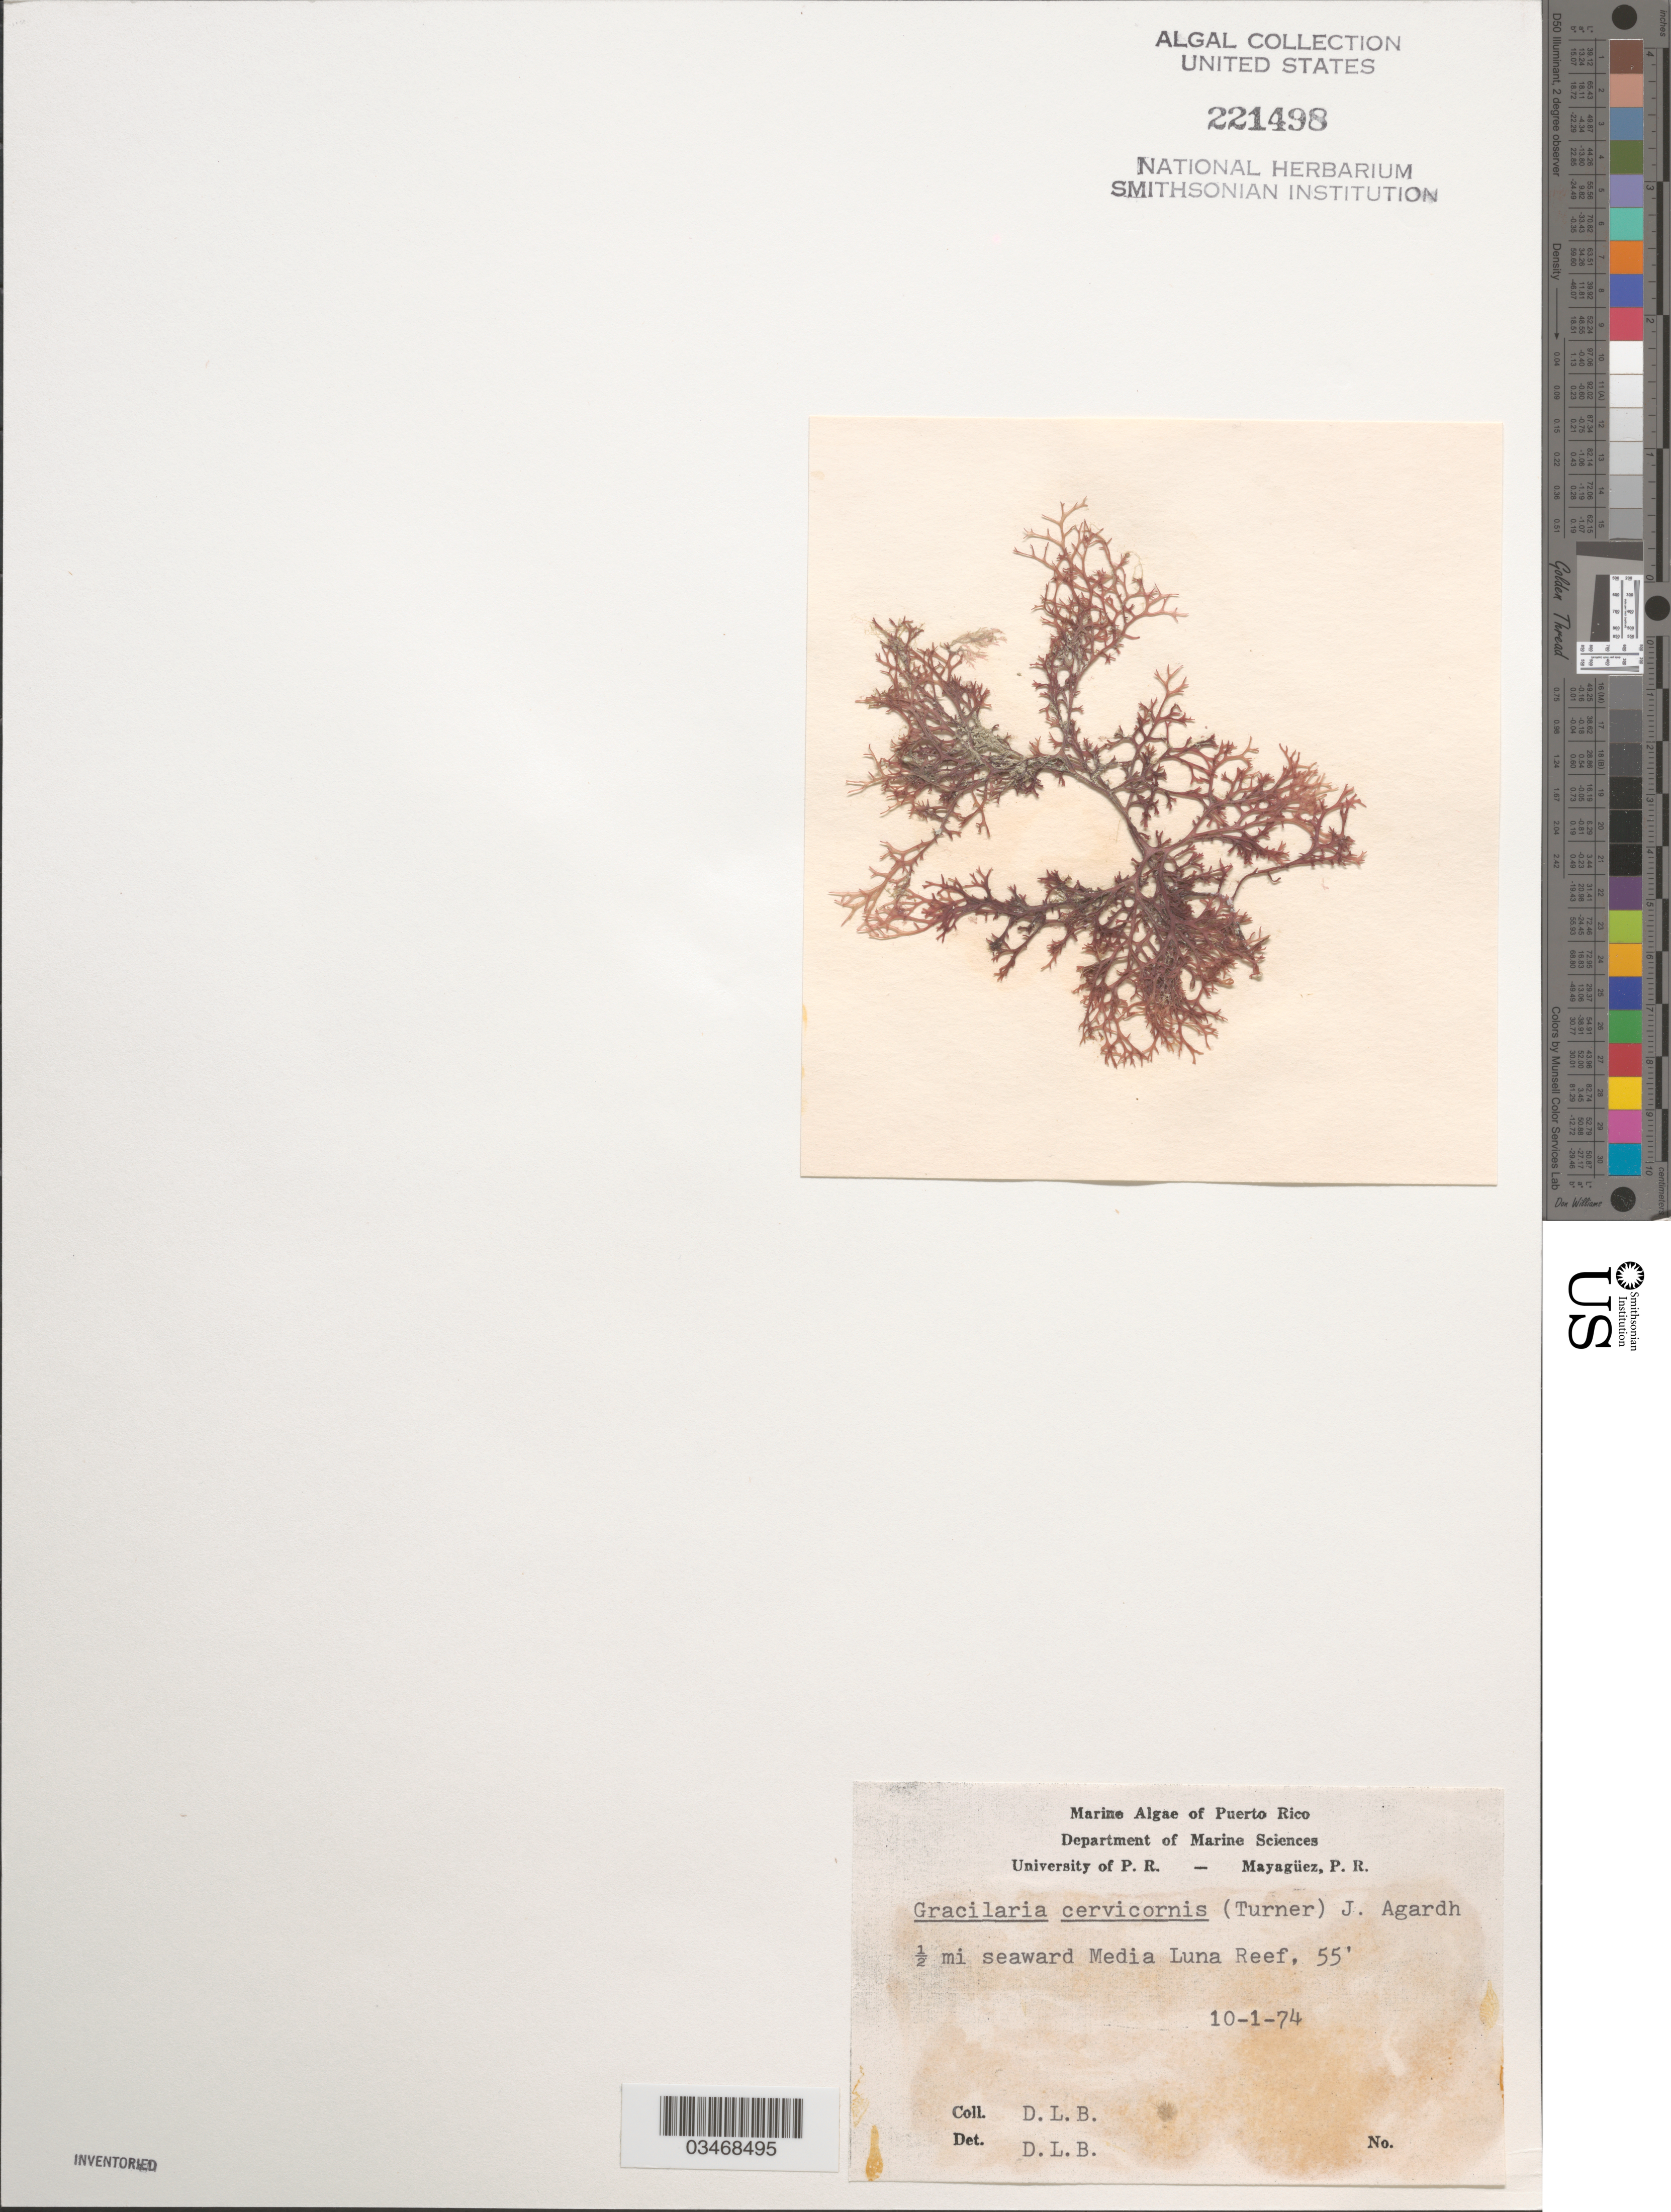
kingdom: Plantae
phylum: Rhodophyta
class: Florideophyceae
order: Gracilariales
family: Gracilariaceae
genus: Gracilaria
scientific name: Gracilaria cervicornis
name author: (Turner) J. Agardh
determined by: Ballantine, D. L.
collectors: D.L. Ballantine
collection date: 1974-10-01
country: Puerto Rico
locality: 1/2 mi seaward Media Luna Reef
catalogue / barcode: US 221498